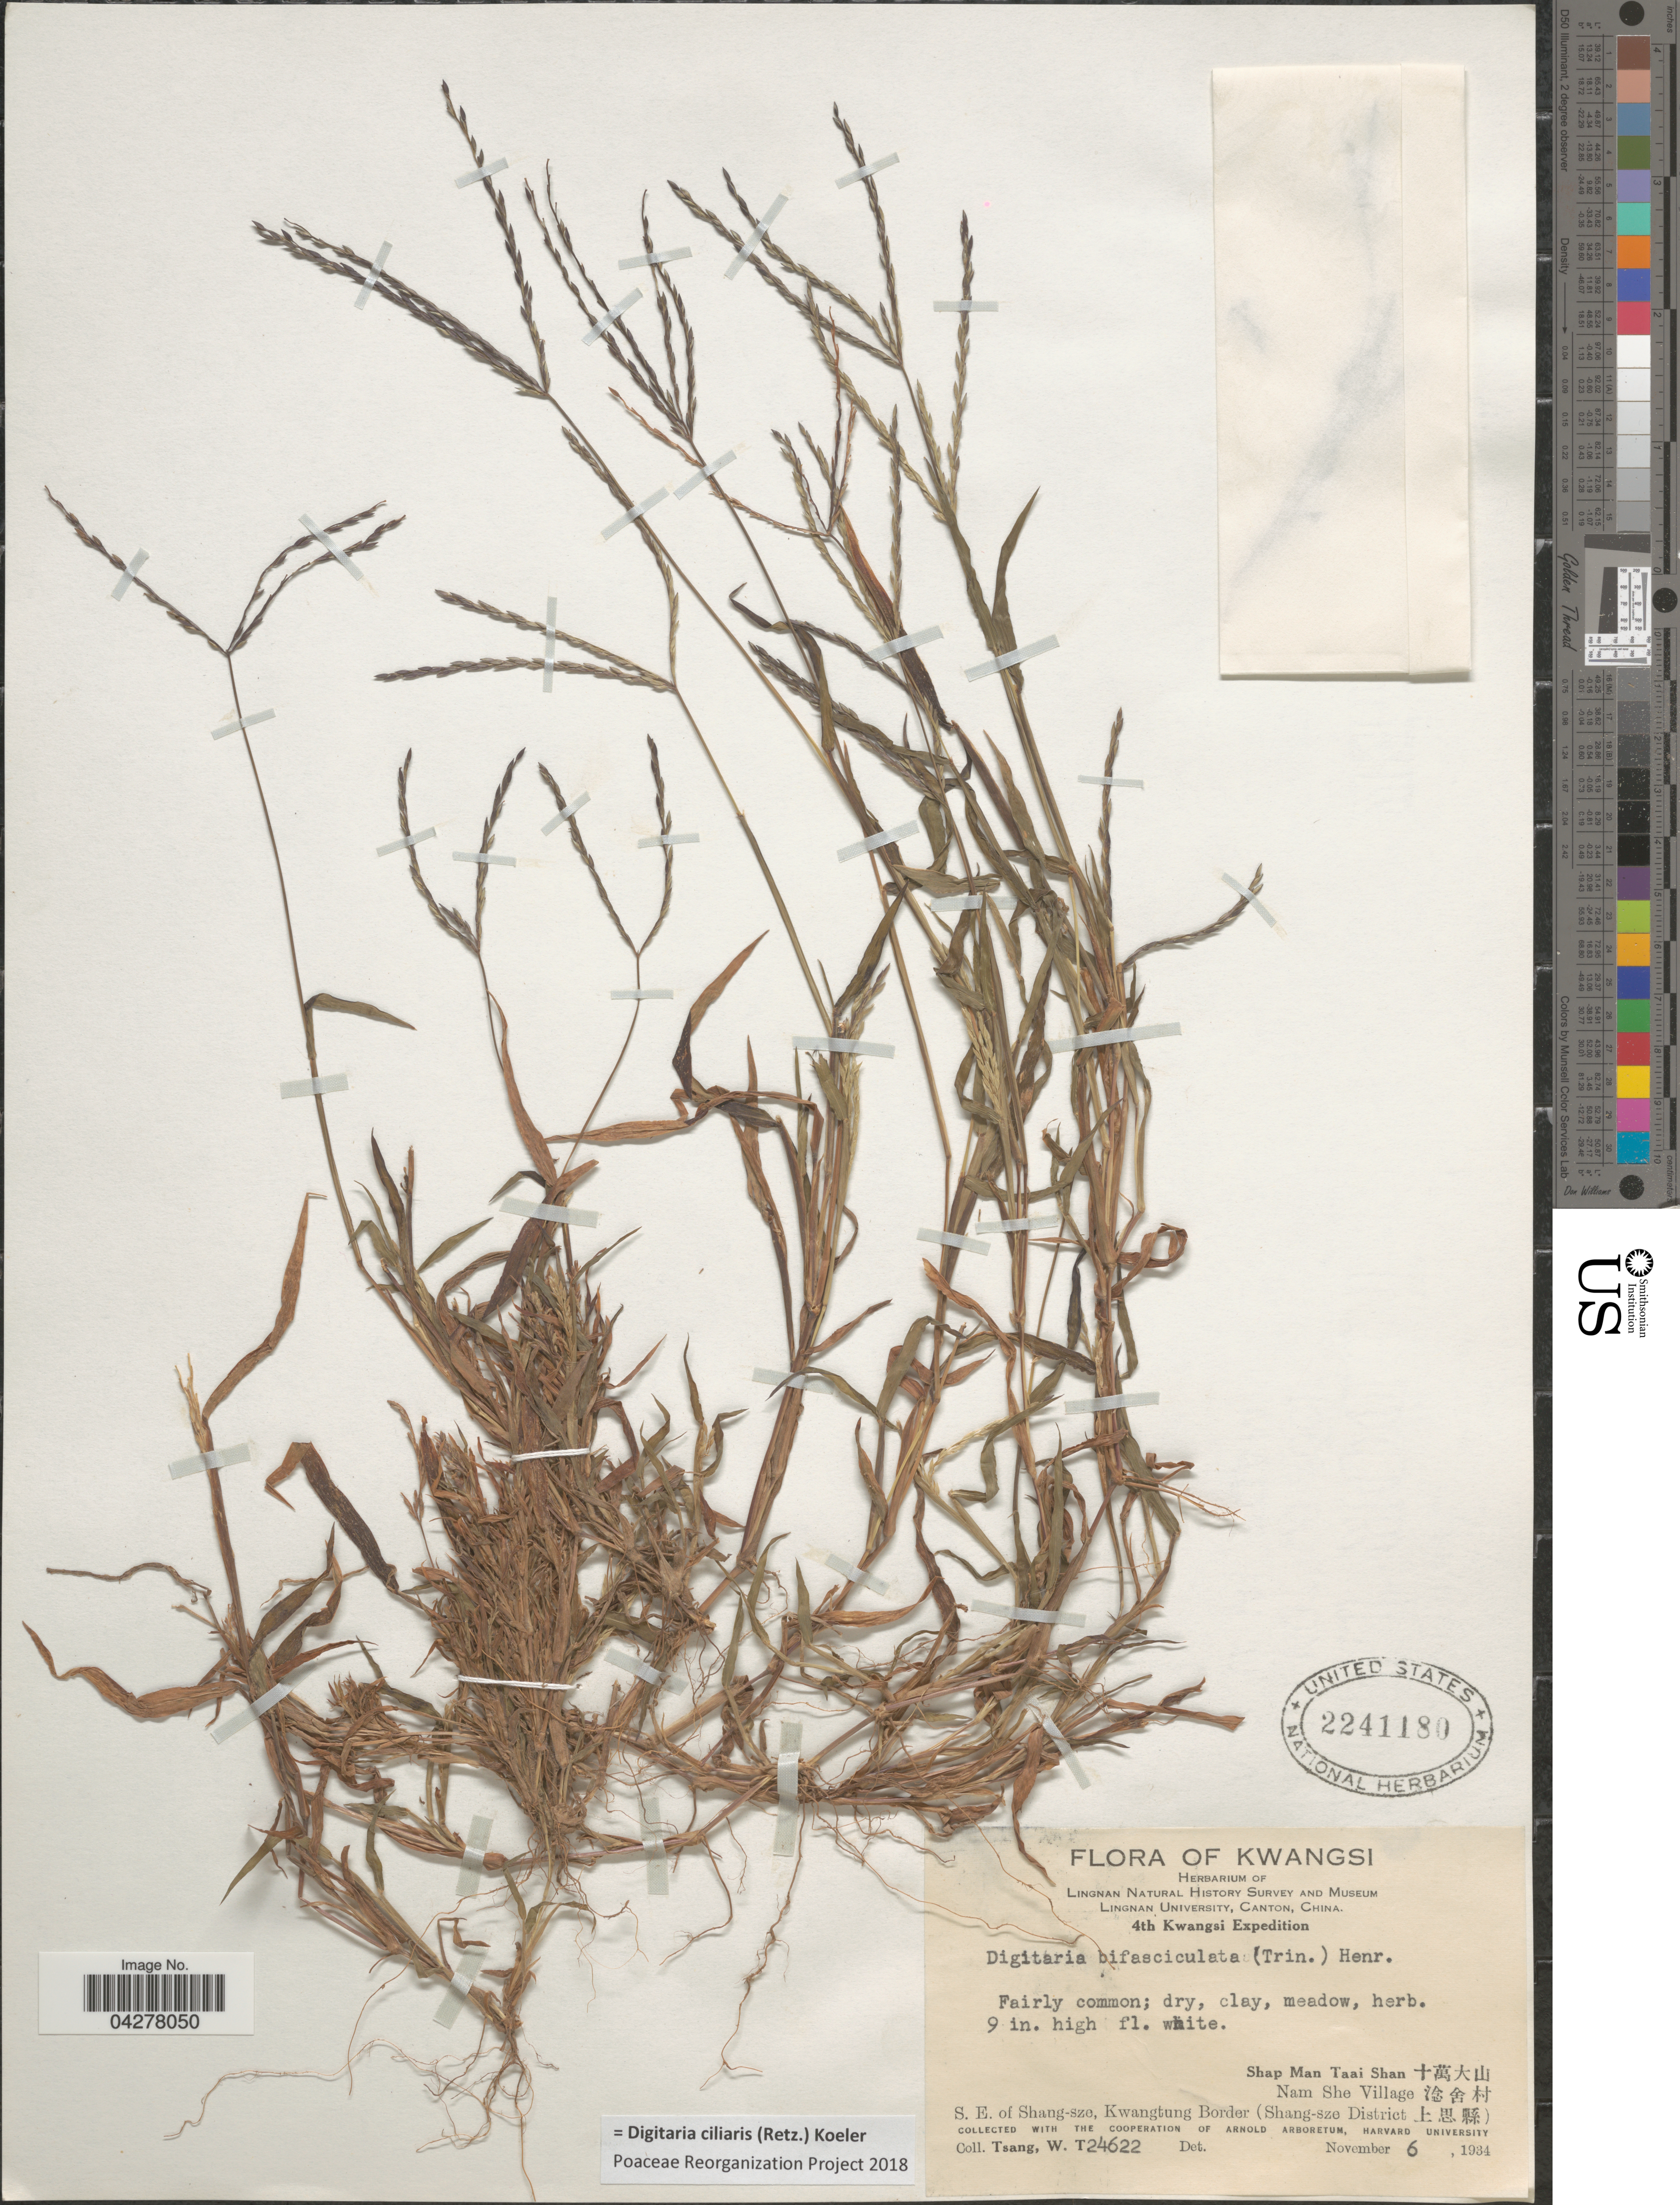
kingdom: Plantae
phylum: Tracheophyta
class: Liliopsida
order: Poales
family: Poaceae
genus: Digitaria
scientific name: Digitaria compacta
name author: (Roth) Veldkamp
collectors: W. T. Tsang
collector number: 24622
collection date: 1934-11-06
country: China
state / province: Guangxi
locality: Kwangsi. Lingnan Natural History Survey. 4th Kwangsi Expedition. Shap Man Taai Shan X. Nam She Village X. S.E. of Shang-sze, Kwangtung Border (Shang-sze District X).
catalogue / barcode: US 2241180